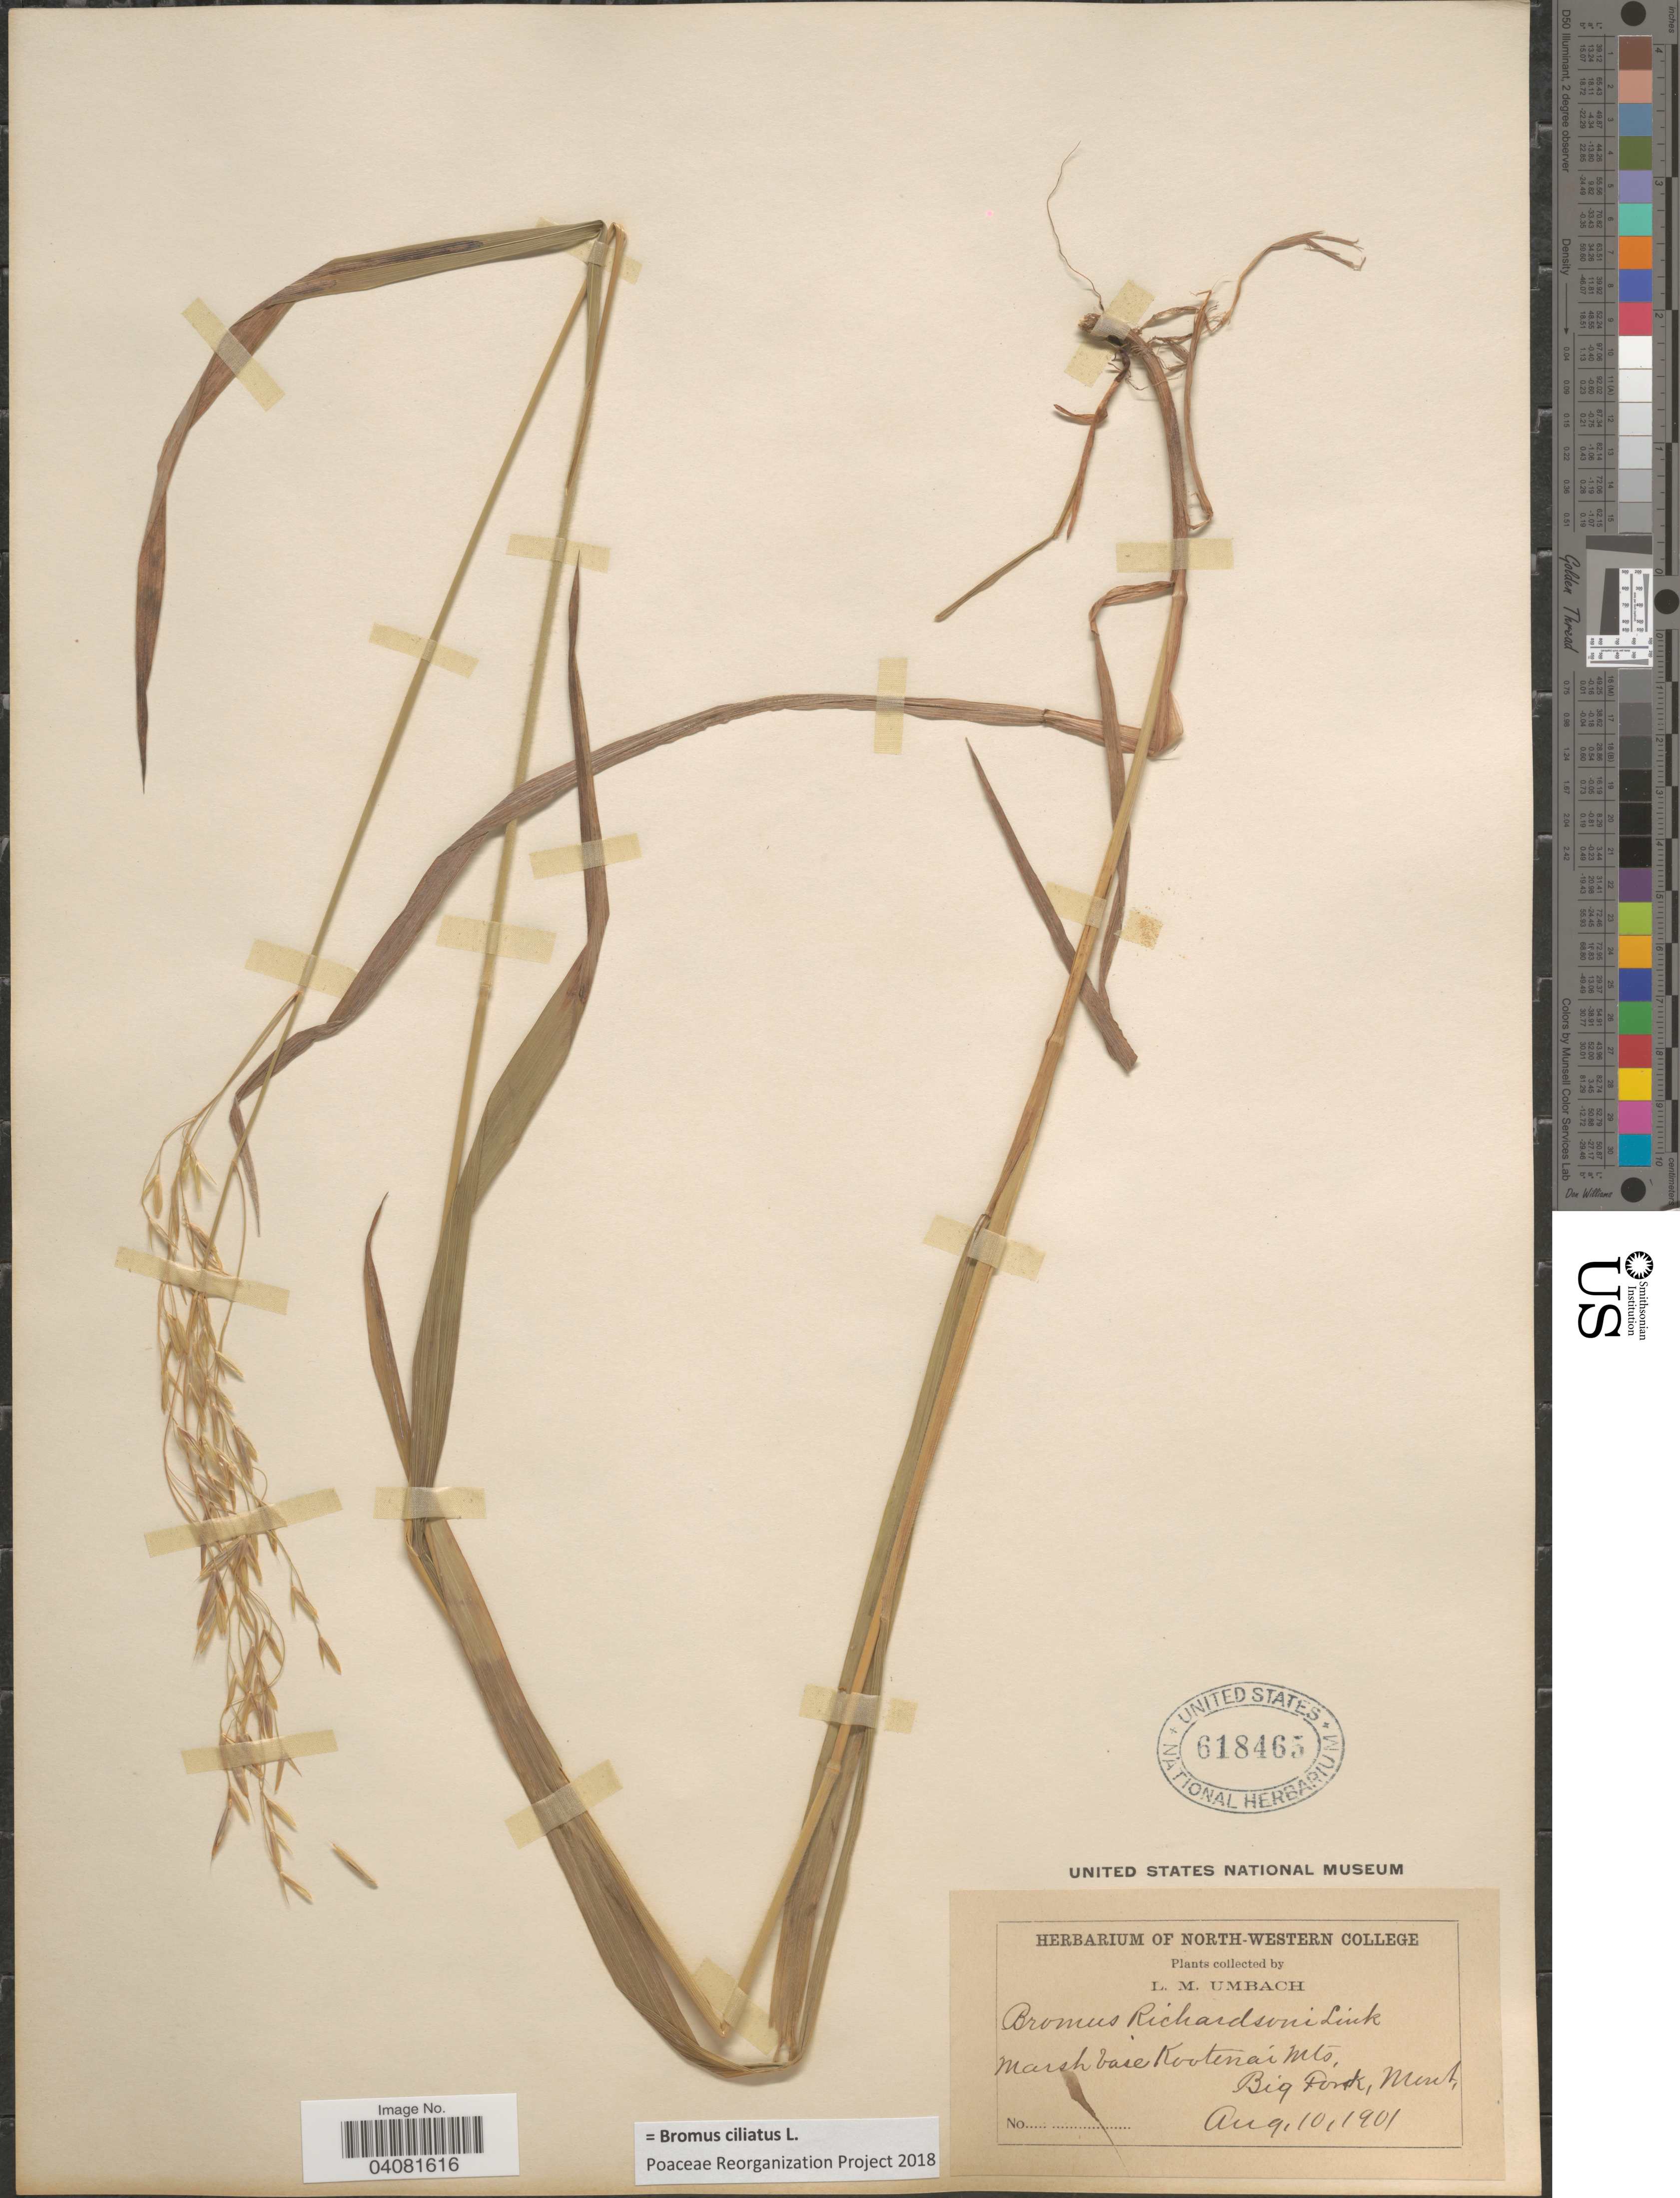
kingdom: Plantae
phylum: Tracheophyta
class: Liliopsida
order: Poales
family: Poaceae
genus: Bromus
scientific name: Bromus ciliatus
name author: L.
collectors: L. M. Umbach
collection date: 1901-08-10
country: United States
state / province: Montana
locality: Marsh vase Kootenai Mts, Big Fork.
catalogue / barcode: US 618465